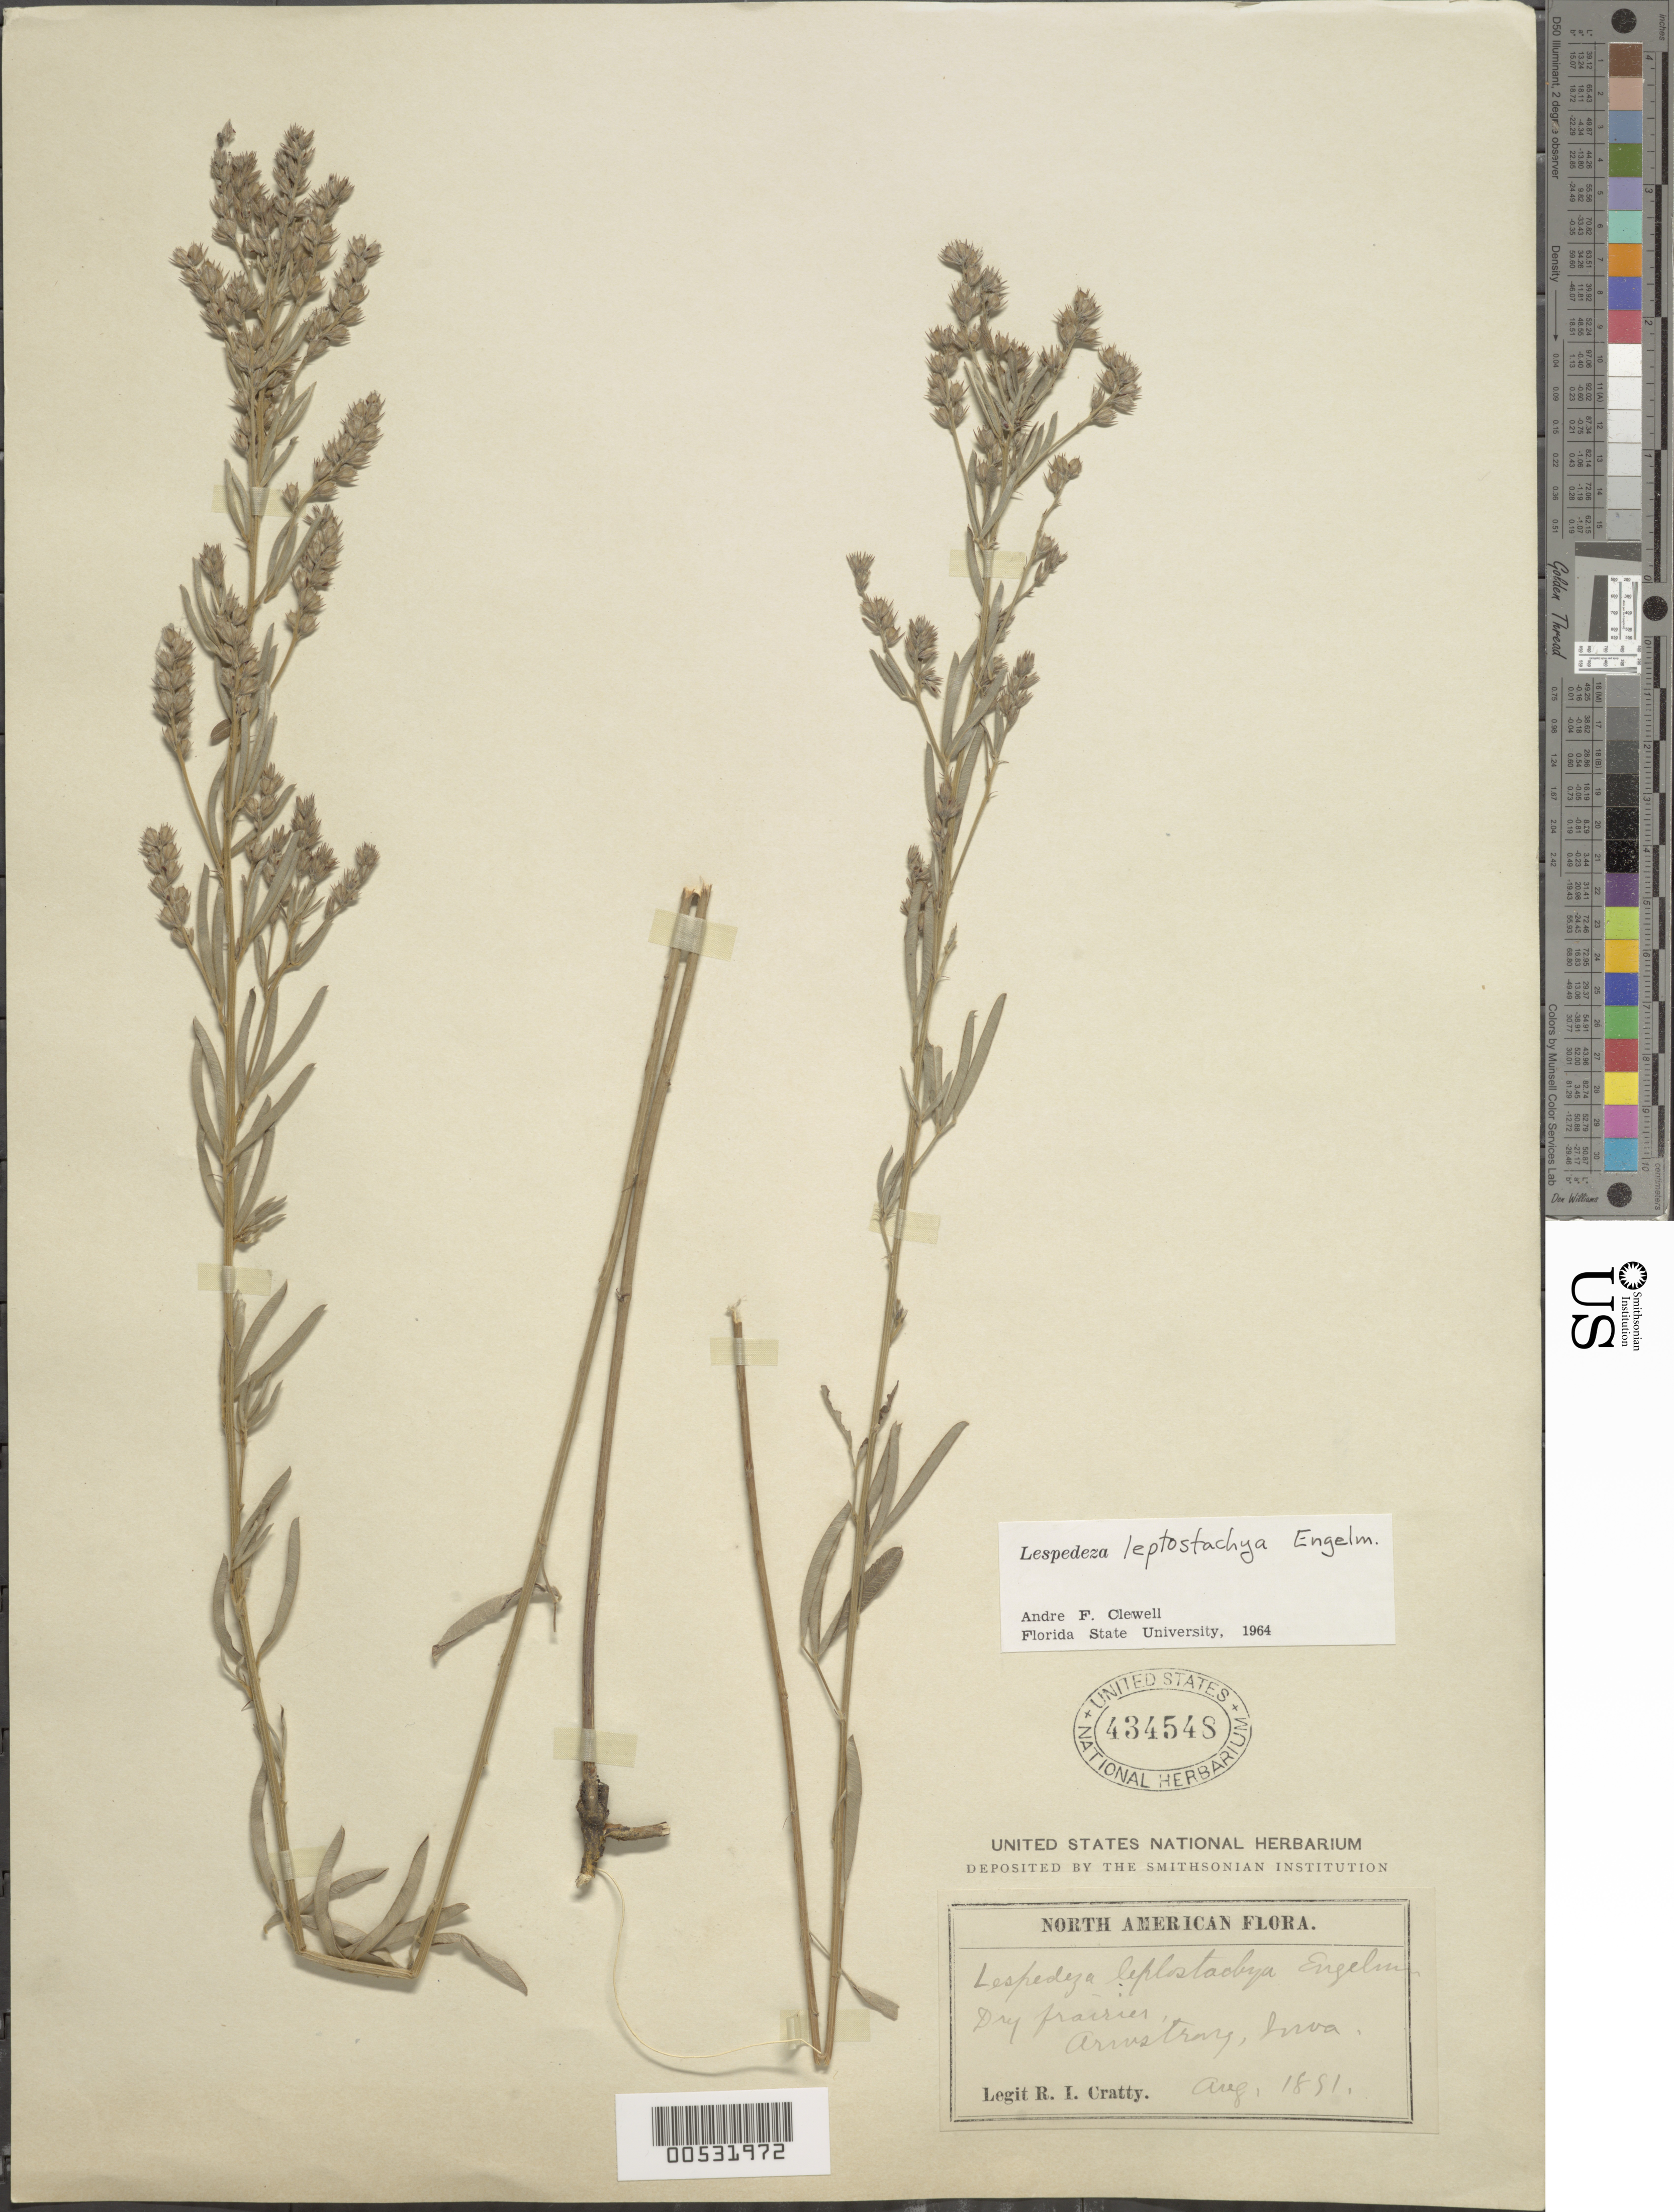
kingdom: Plantae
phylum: Tracheophyta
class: Magnoliopsida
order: Fabales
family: Fabaceae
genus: Lespedeza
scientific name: Lespedeza leptostachya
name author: Engelm.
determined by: Clewell, Andre Francis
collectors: R. Cratty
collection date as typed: Aug 1891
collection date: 1891-08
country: United States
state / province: Iowa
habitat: Dry prairies.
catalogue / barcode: US 434548